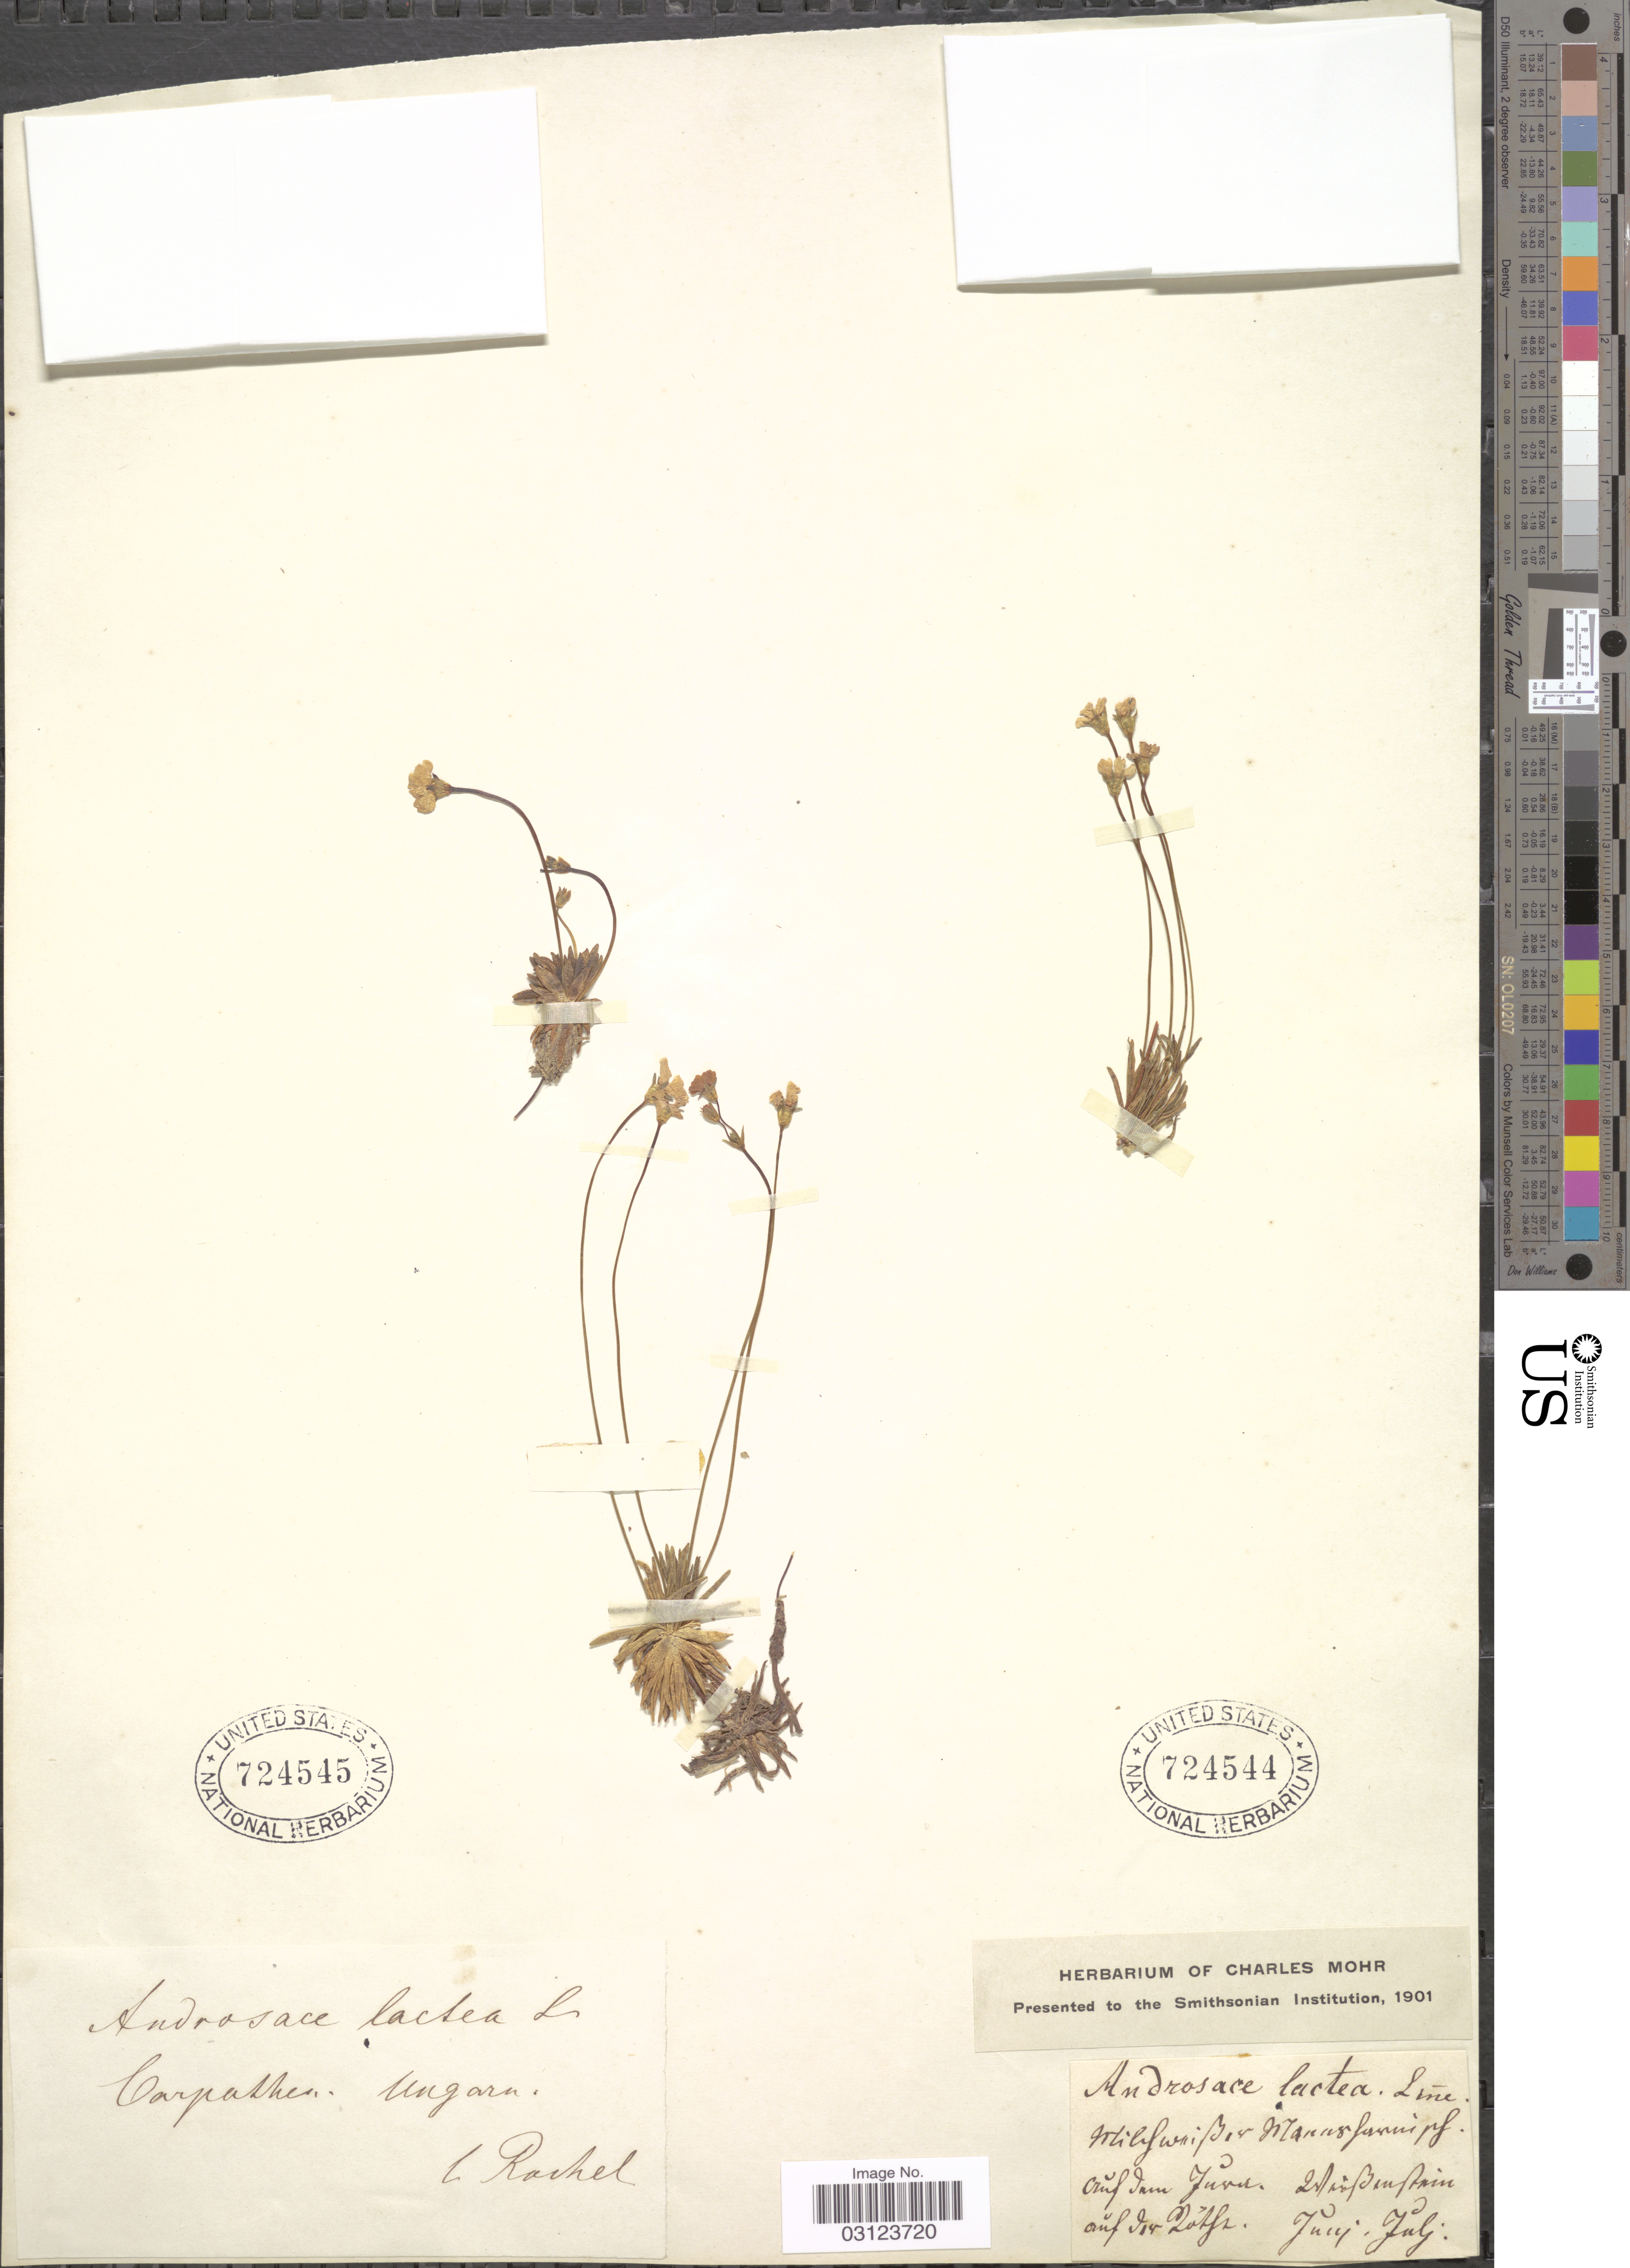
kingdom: Plantae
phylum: Tracheophyta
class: Magnoliopsida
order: Ericales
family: Primulaceae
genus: Androsace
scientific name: Androsace lactea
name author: L.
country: Hungary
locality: [illegible text], Carpathes Ungarn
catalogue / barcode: US 724544